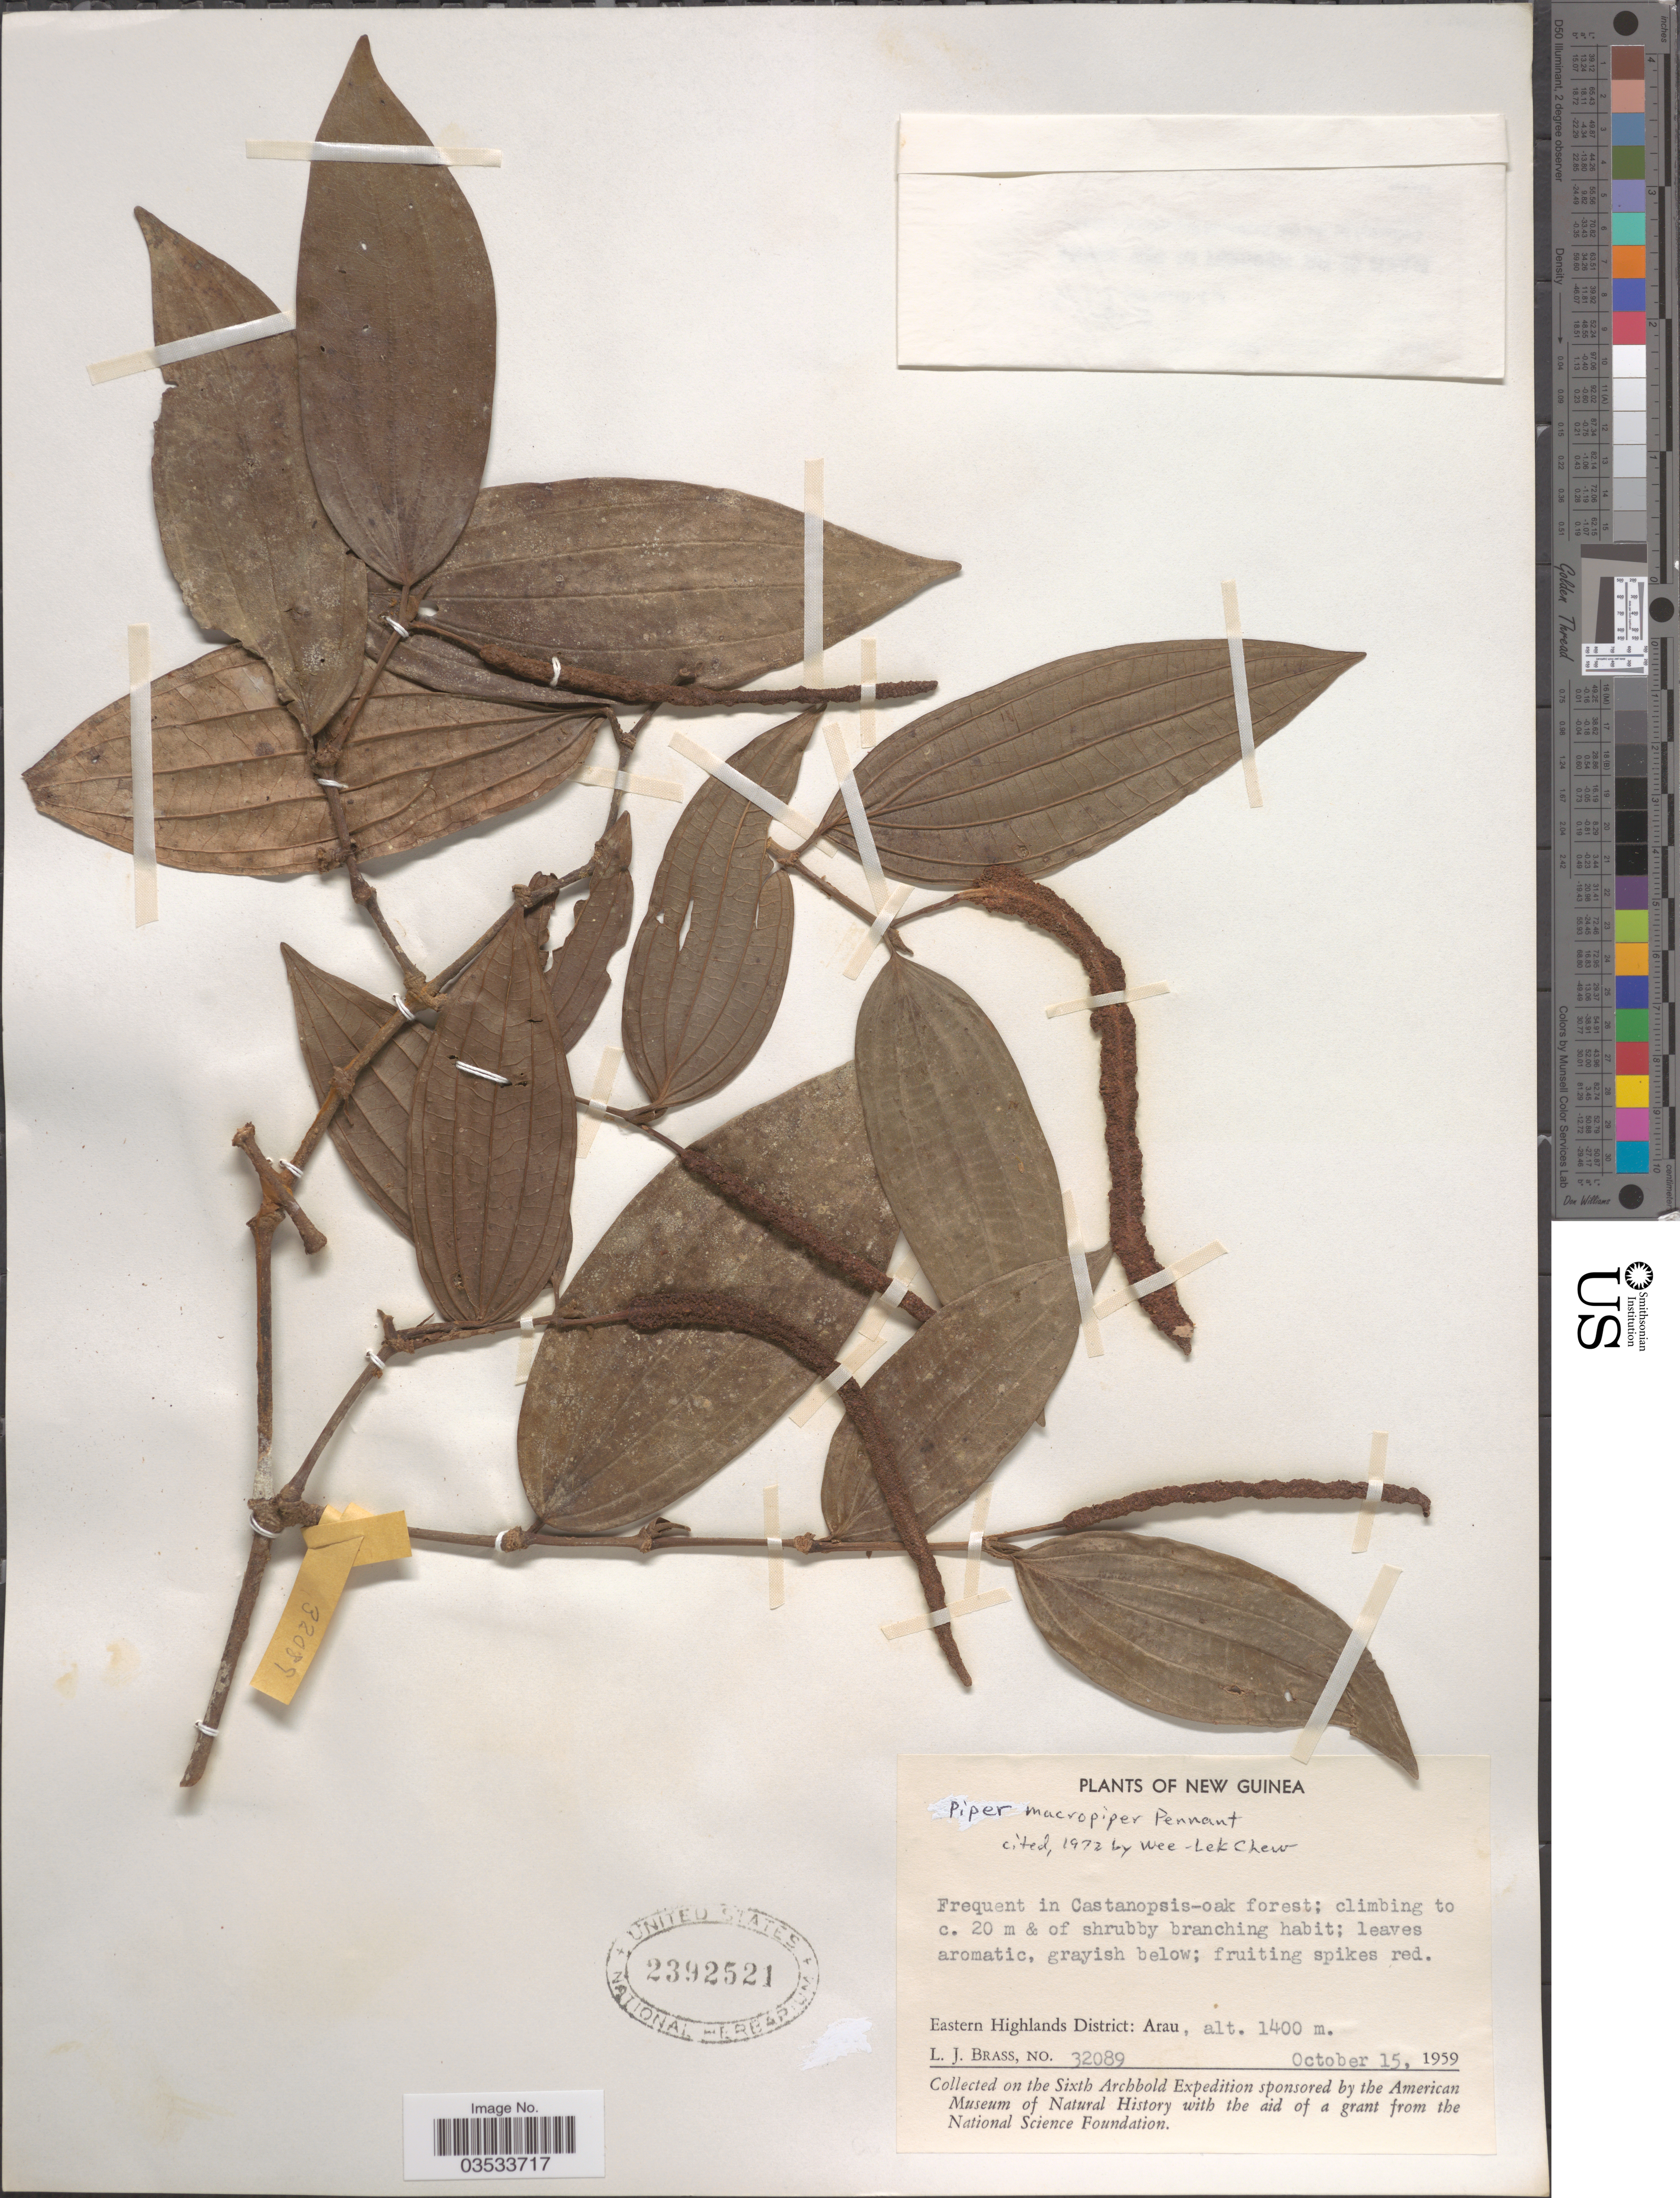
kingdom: Plantae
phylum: Tracheophyta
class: Magnoliopsida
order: Piperales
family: Piperaceae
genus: Piper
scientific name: Piper macropiper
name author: Pennant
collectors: L. J. Brass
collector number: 32089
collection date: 1959-10-15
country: Papua New Guinea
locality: New Guinea. Eastern Highlands District: Arau.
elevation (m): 1400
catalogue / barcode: US 2392521